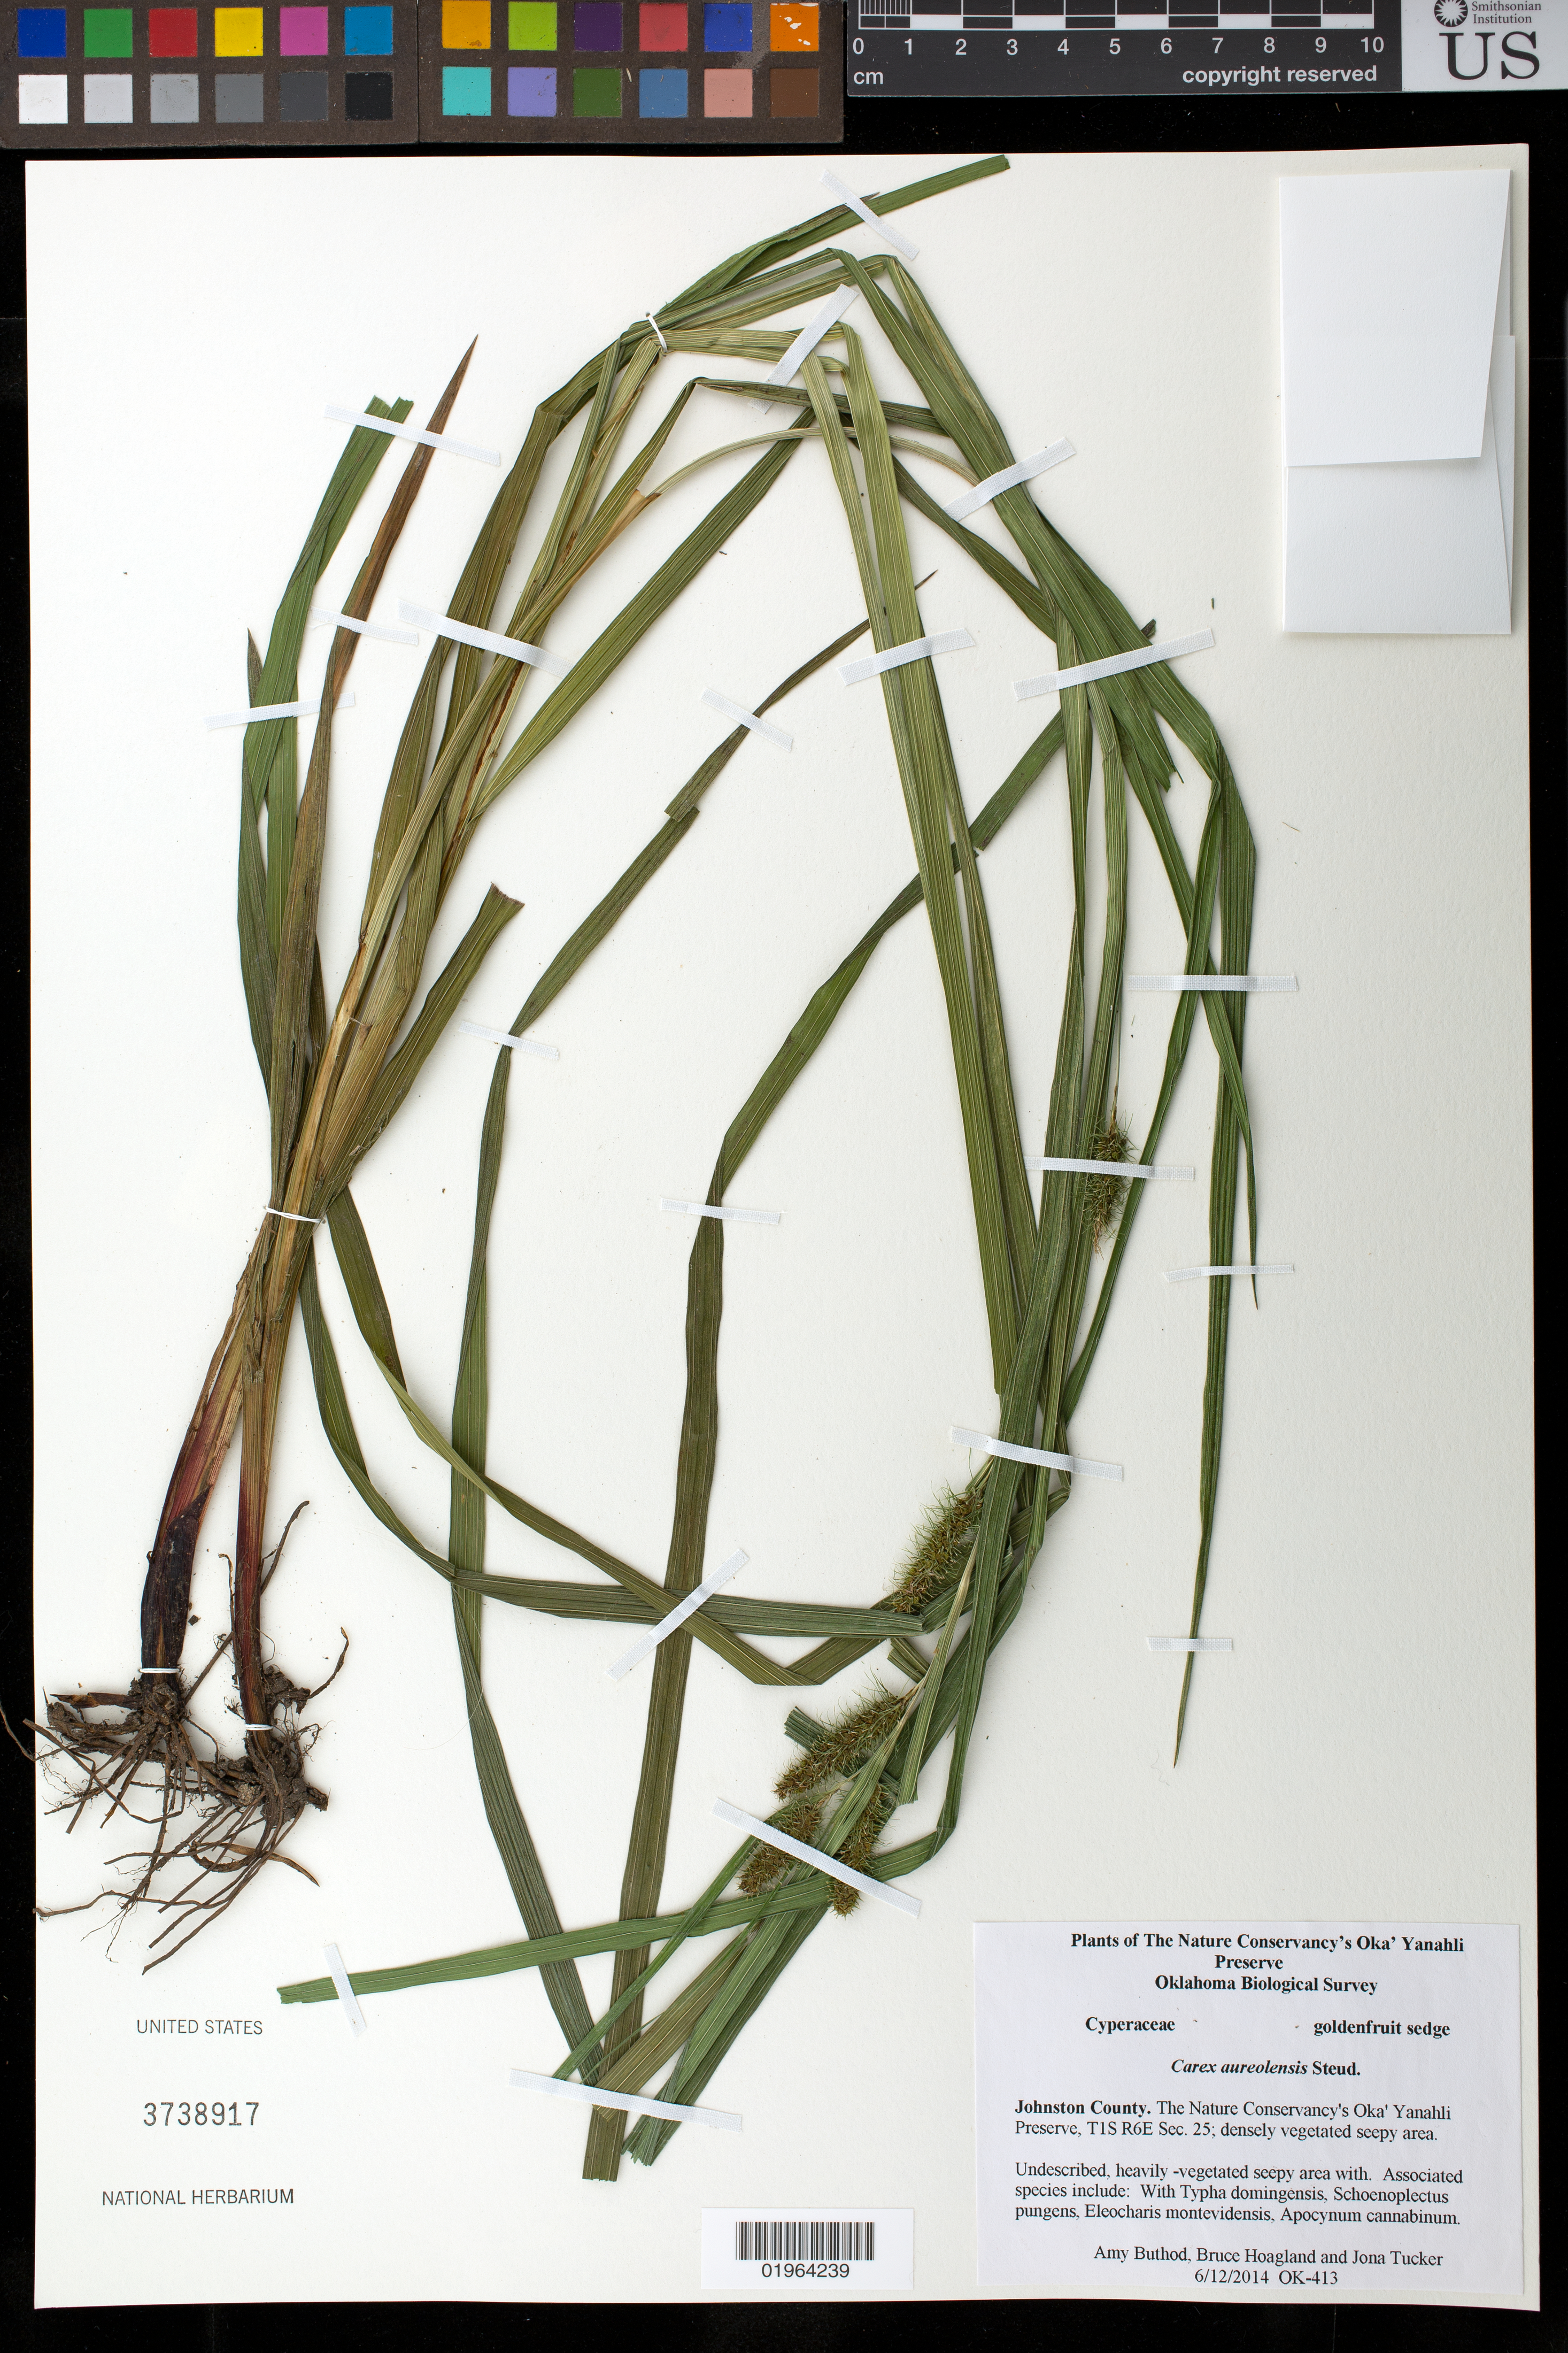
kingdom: Plantae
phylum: Tracheophyta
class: Liliopsida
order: Poales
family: Cyperaceae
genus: Carex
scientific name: Carex aureolensis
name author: Steud.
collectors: A. Buthod, B. Hoagland & J. Tucker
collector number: OK-413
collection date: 2014-06-12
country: United States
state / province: Oklahoma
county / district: Johnston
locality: The Nature Conservancy's Oka'Yanahli Preserve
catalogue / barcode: US 3738917